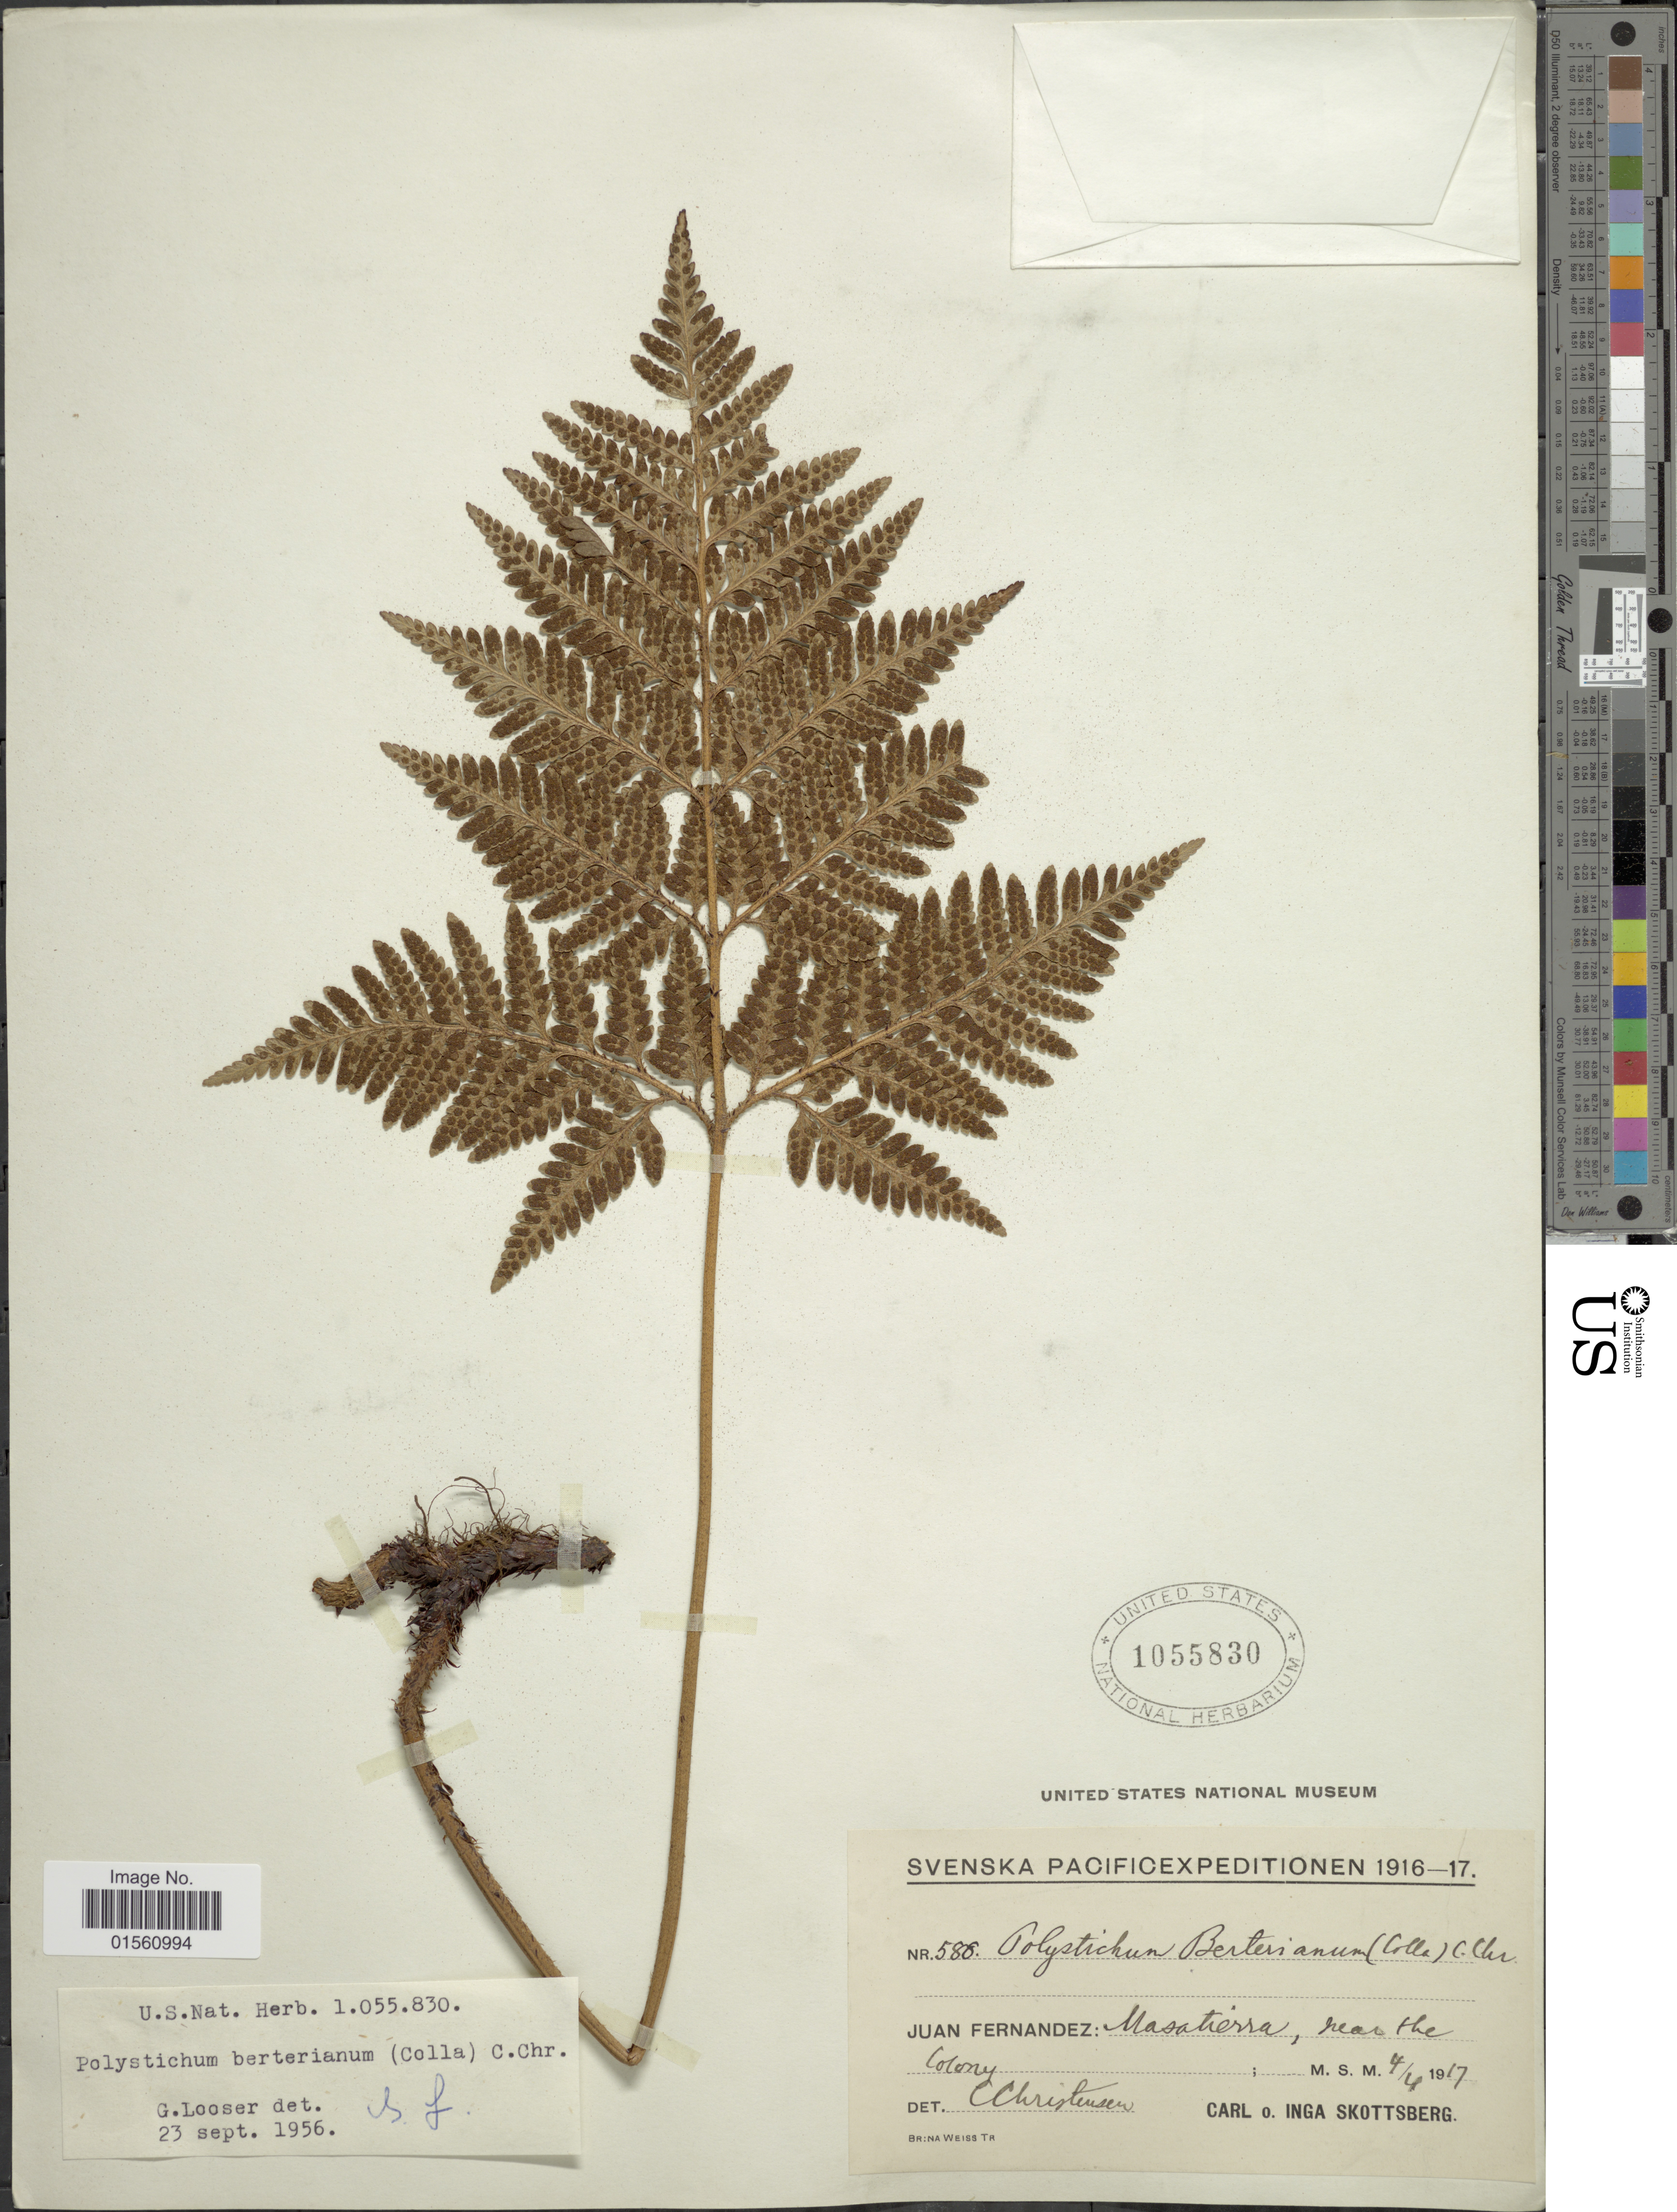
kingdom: Plantae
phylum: Tracheophyta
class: Polypodiopsida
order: Polypodiales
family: Dryopteridaceae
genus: Rumohra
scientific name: Rumohra berteroana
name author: (Colla) J.J. Rodr.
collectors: C. Skottsberg & I. Skottsberg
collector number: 586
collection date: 1917-04-04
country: Chile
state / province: Valparaíso (V)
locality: Juan Fernandez: Masatierra, near the Colony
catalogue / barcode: US 1055830